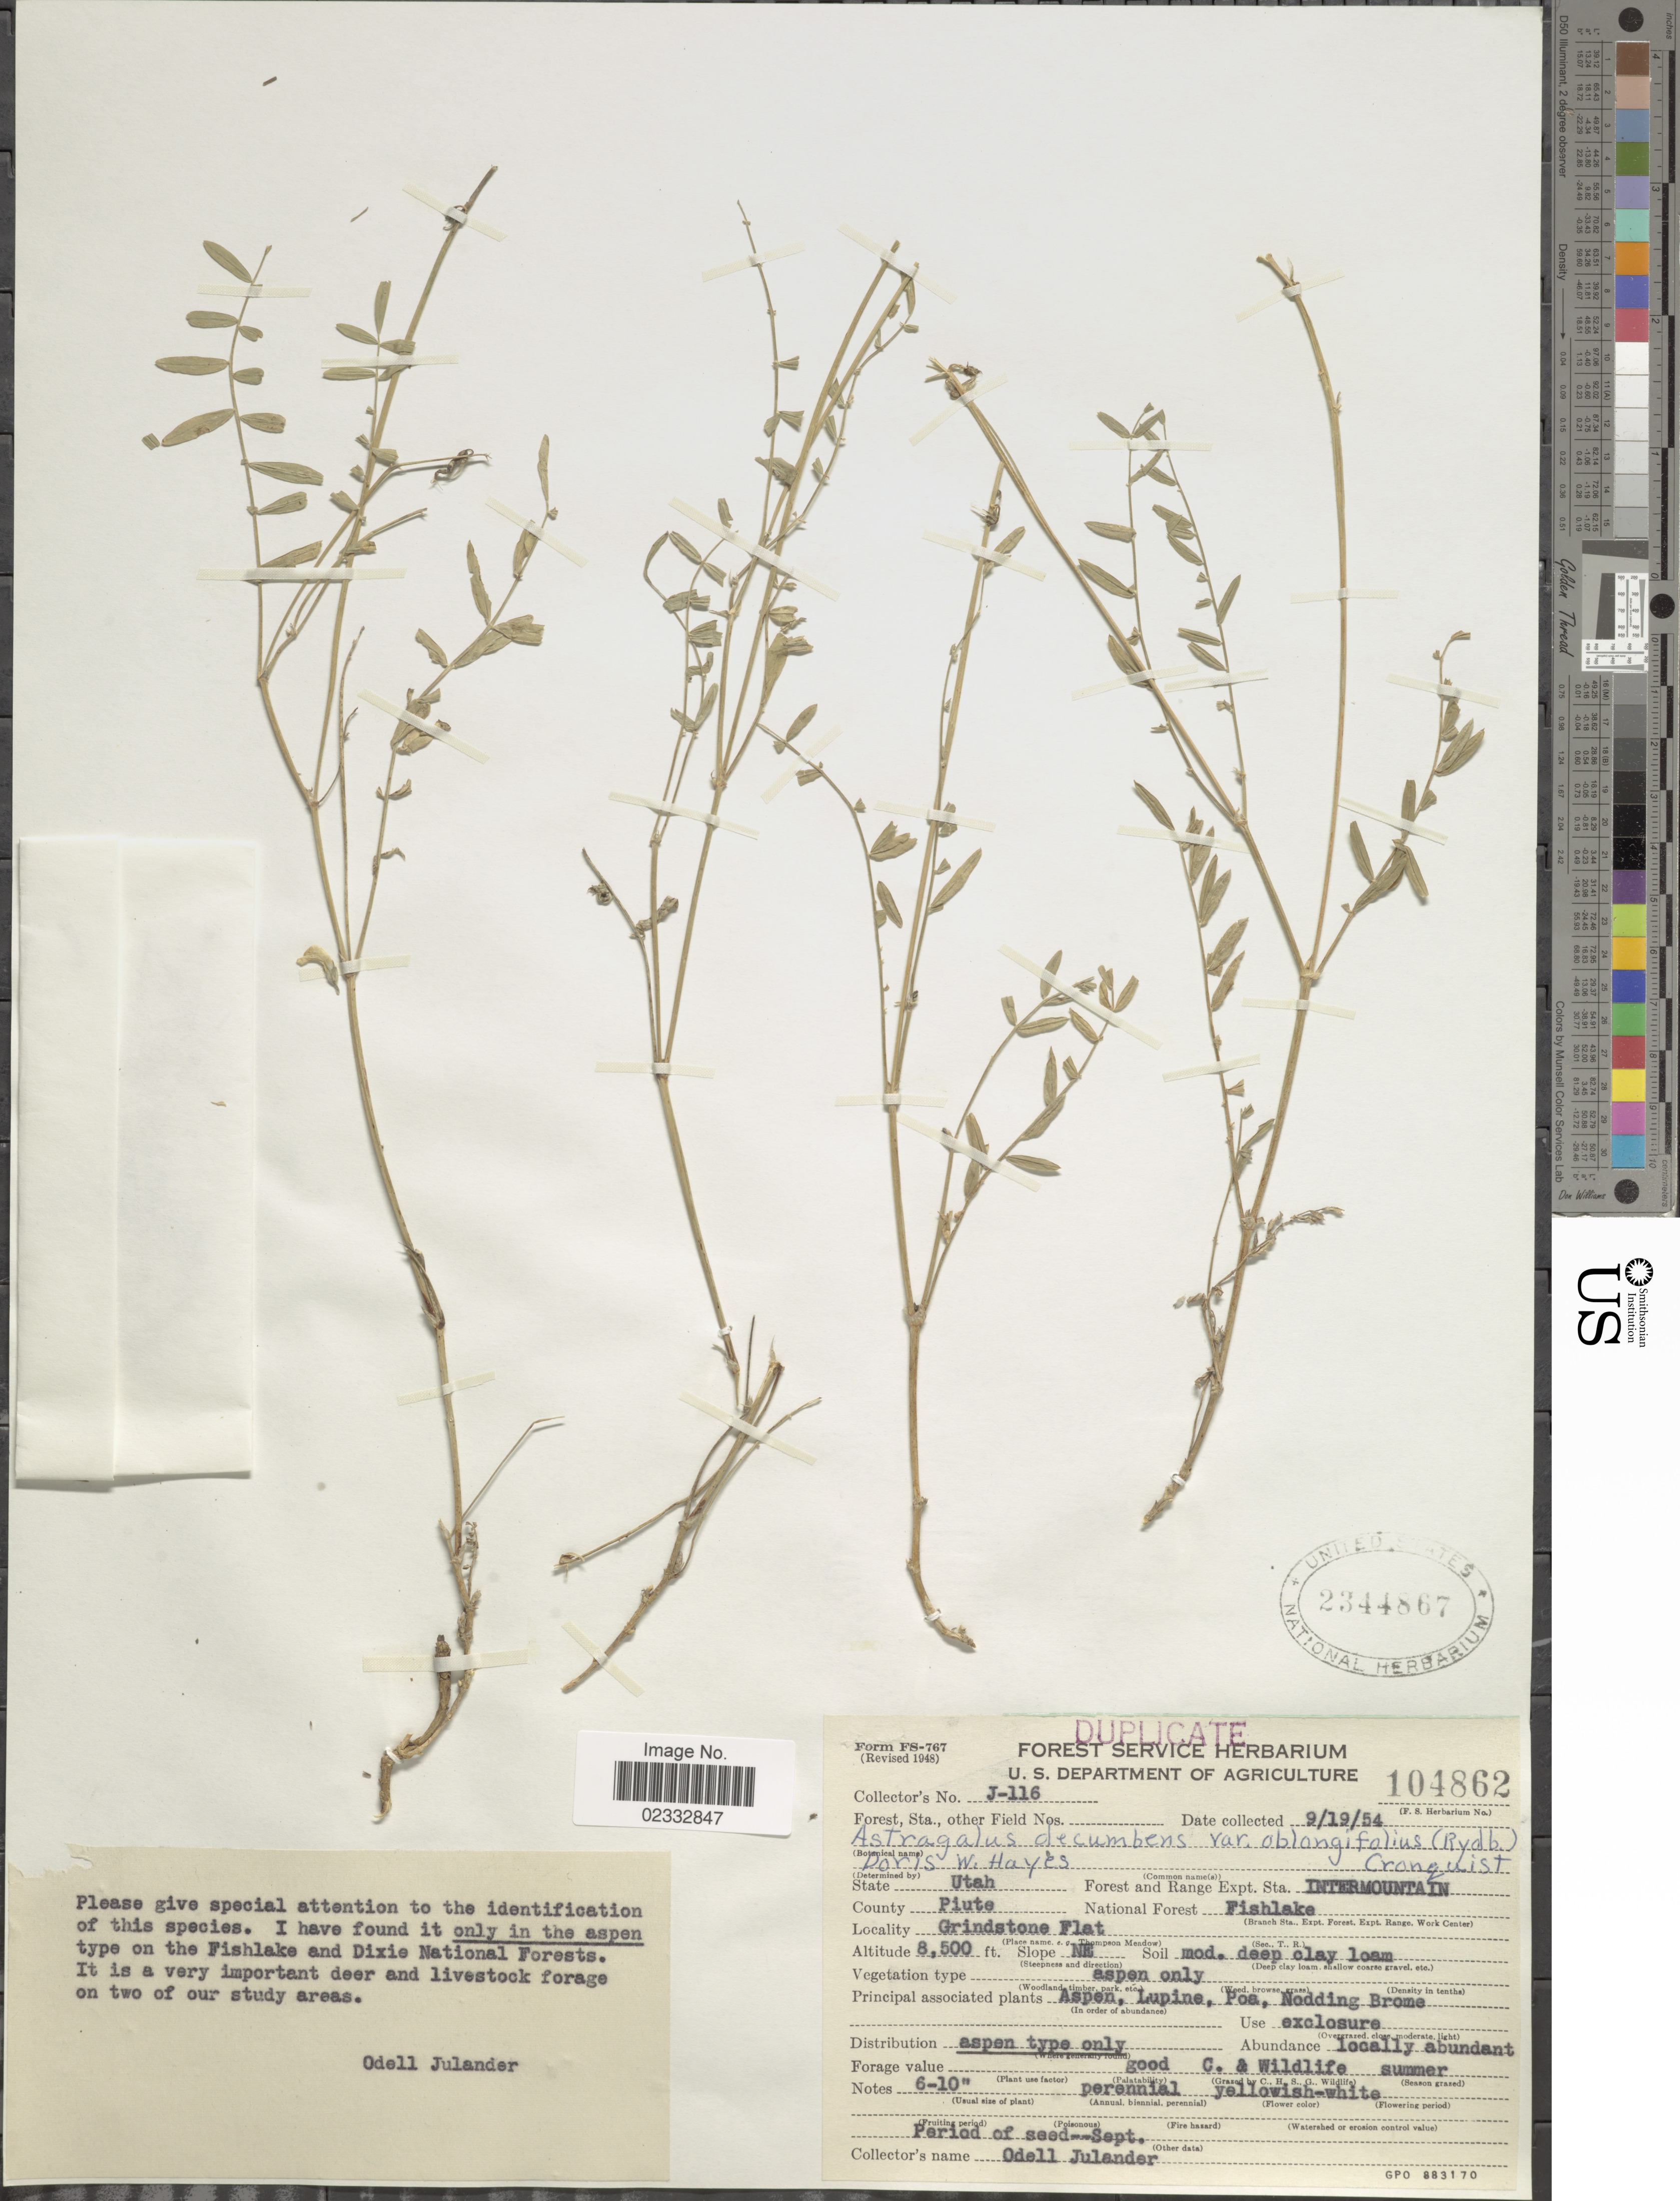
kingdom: Plantae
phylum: Tracheophyta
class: Magnoliopsida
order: Fabales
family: Fabaceae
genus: Astragalus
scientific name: Astragalus miser var. decumbens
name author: (Nutt. ex Torr. & A. Gray) Cronq.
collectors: O. Julander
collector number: J-116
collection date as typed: Transcribed d/m/y: 19/9/54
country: United States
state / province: Utah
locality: Intermountain, County Piute, Fishlake, Grindstone Flat, NE, only in the aspen type on the Fishlake and Dixie National Forest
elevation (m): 2591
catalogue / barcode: US 2344867